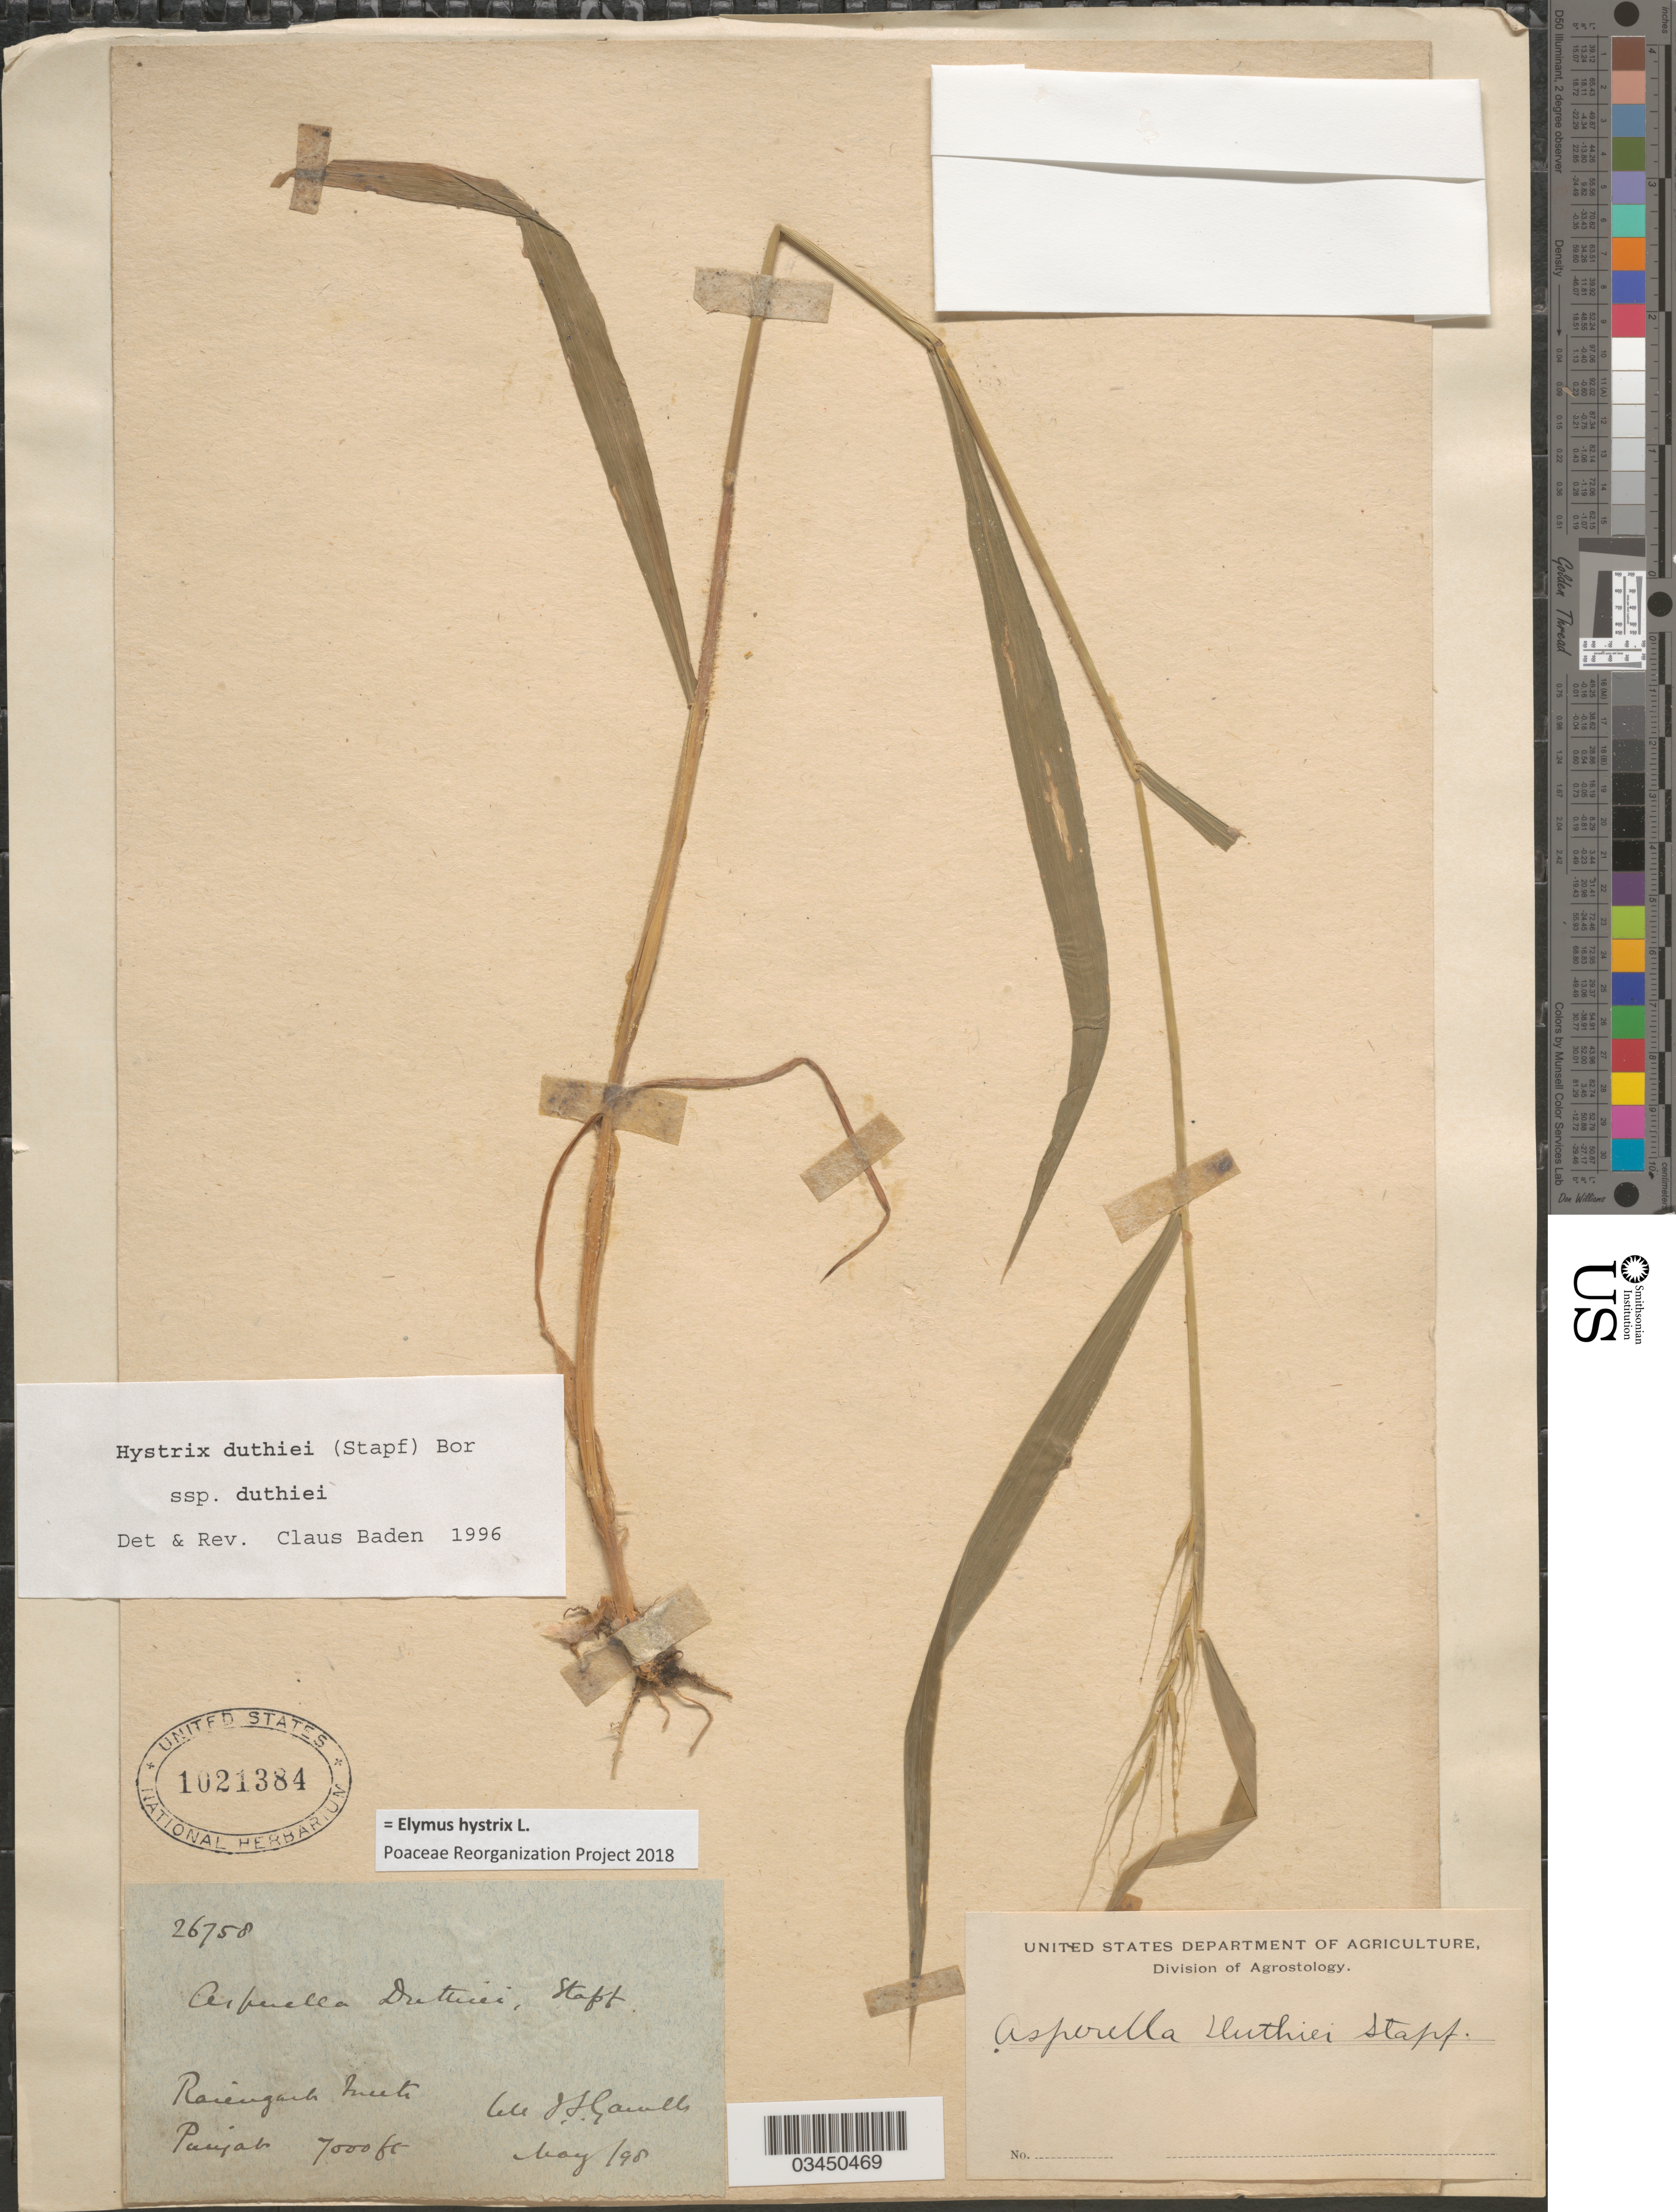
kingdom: Plantae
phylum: Tracheophyta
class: Liliopsida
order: Poales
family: Poaceae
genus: Elymus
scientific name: Elymus hystrix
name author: L.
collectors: J. Howell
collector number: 26758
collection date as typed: Transcribed d/m/y: /5/98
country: India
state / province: Punjab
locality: Raiengarh fruti. Punjab.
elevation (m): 2134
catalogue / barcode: US 1021384